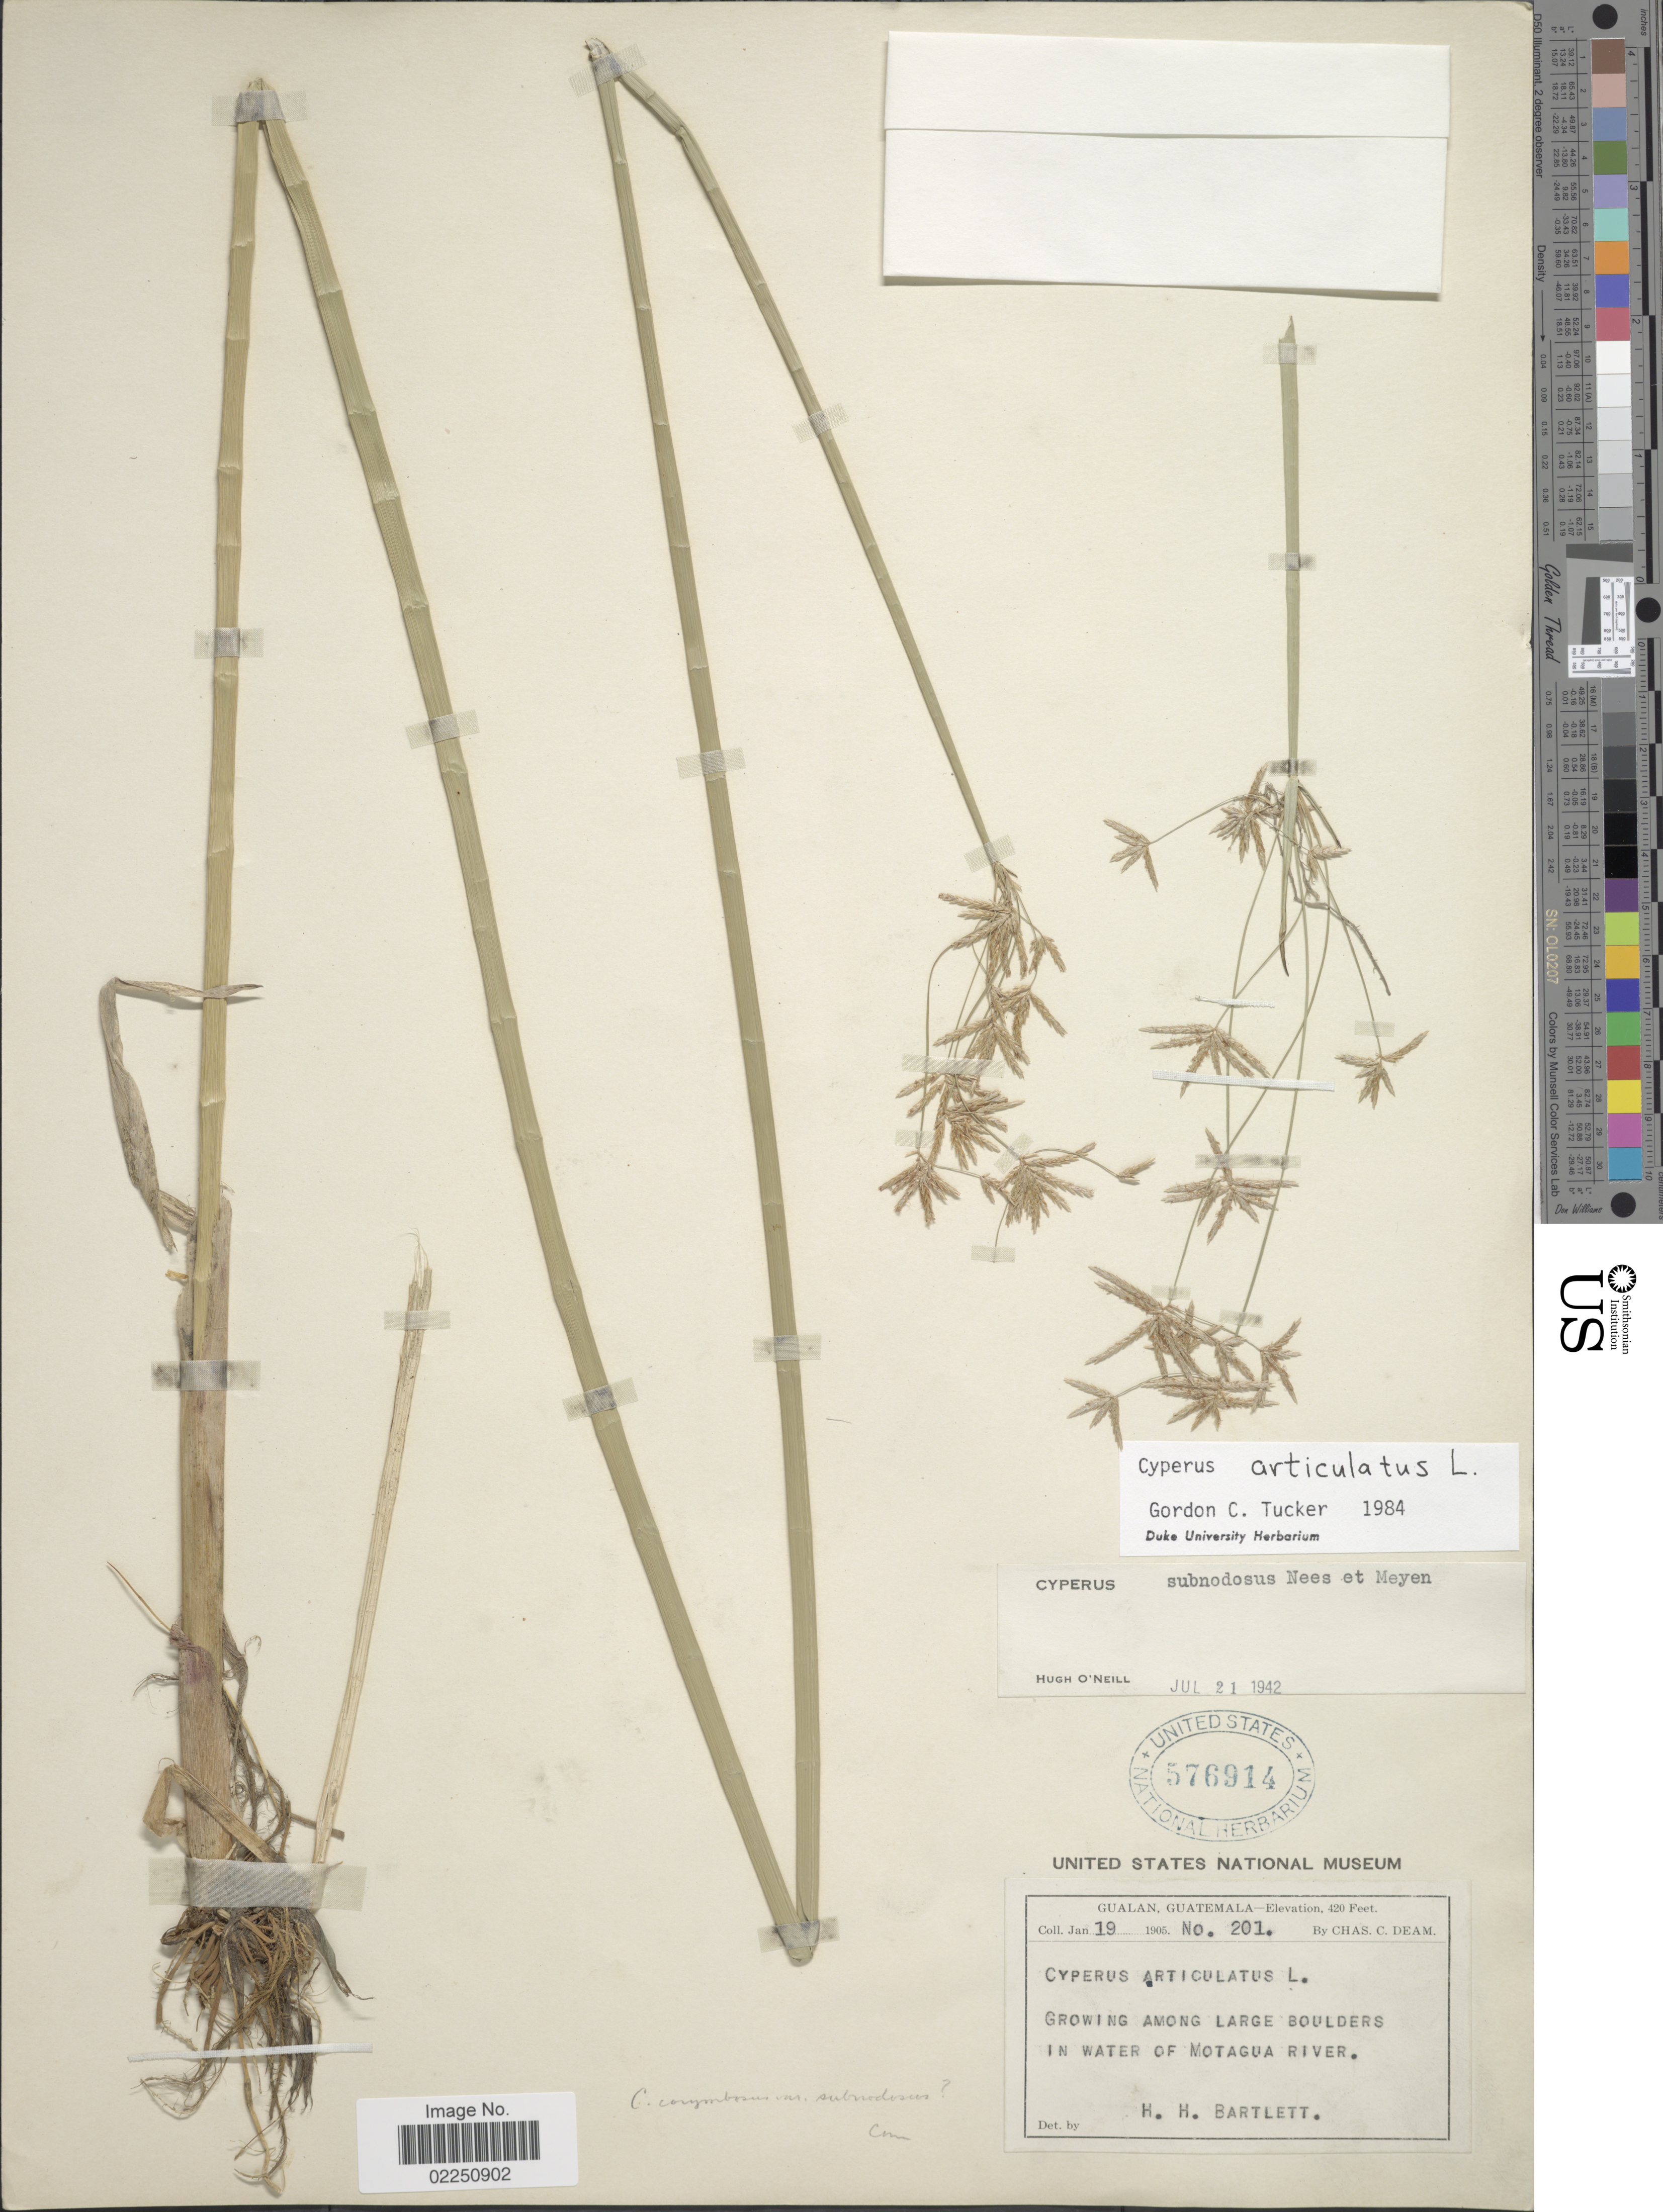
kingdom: Plantae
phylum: Tracheophyta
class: Liliopsida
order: Poales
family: Cyperaceae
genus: Cyperus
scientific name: Cyperus articulatus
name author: L.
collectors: C. C. Deam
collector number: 201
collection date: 1905-01-19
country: Guatemala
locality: Gualan. In water of Motagua River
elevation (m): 128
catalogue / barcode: US 576914